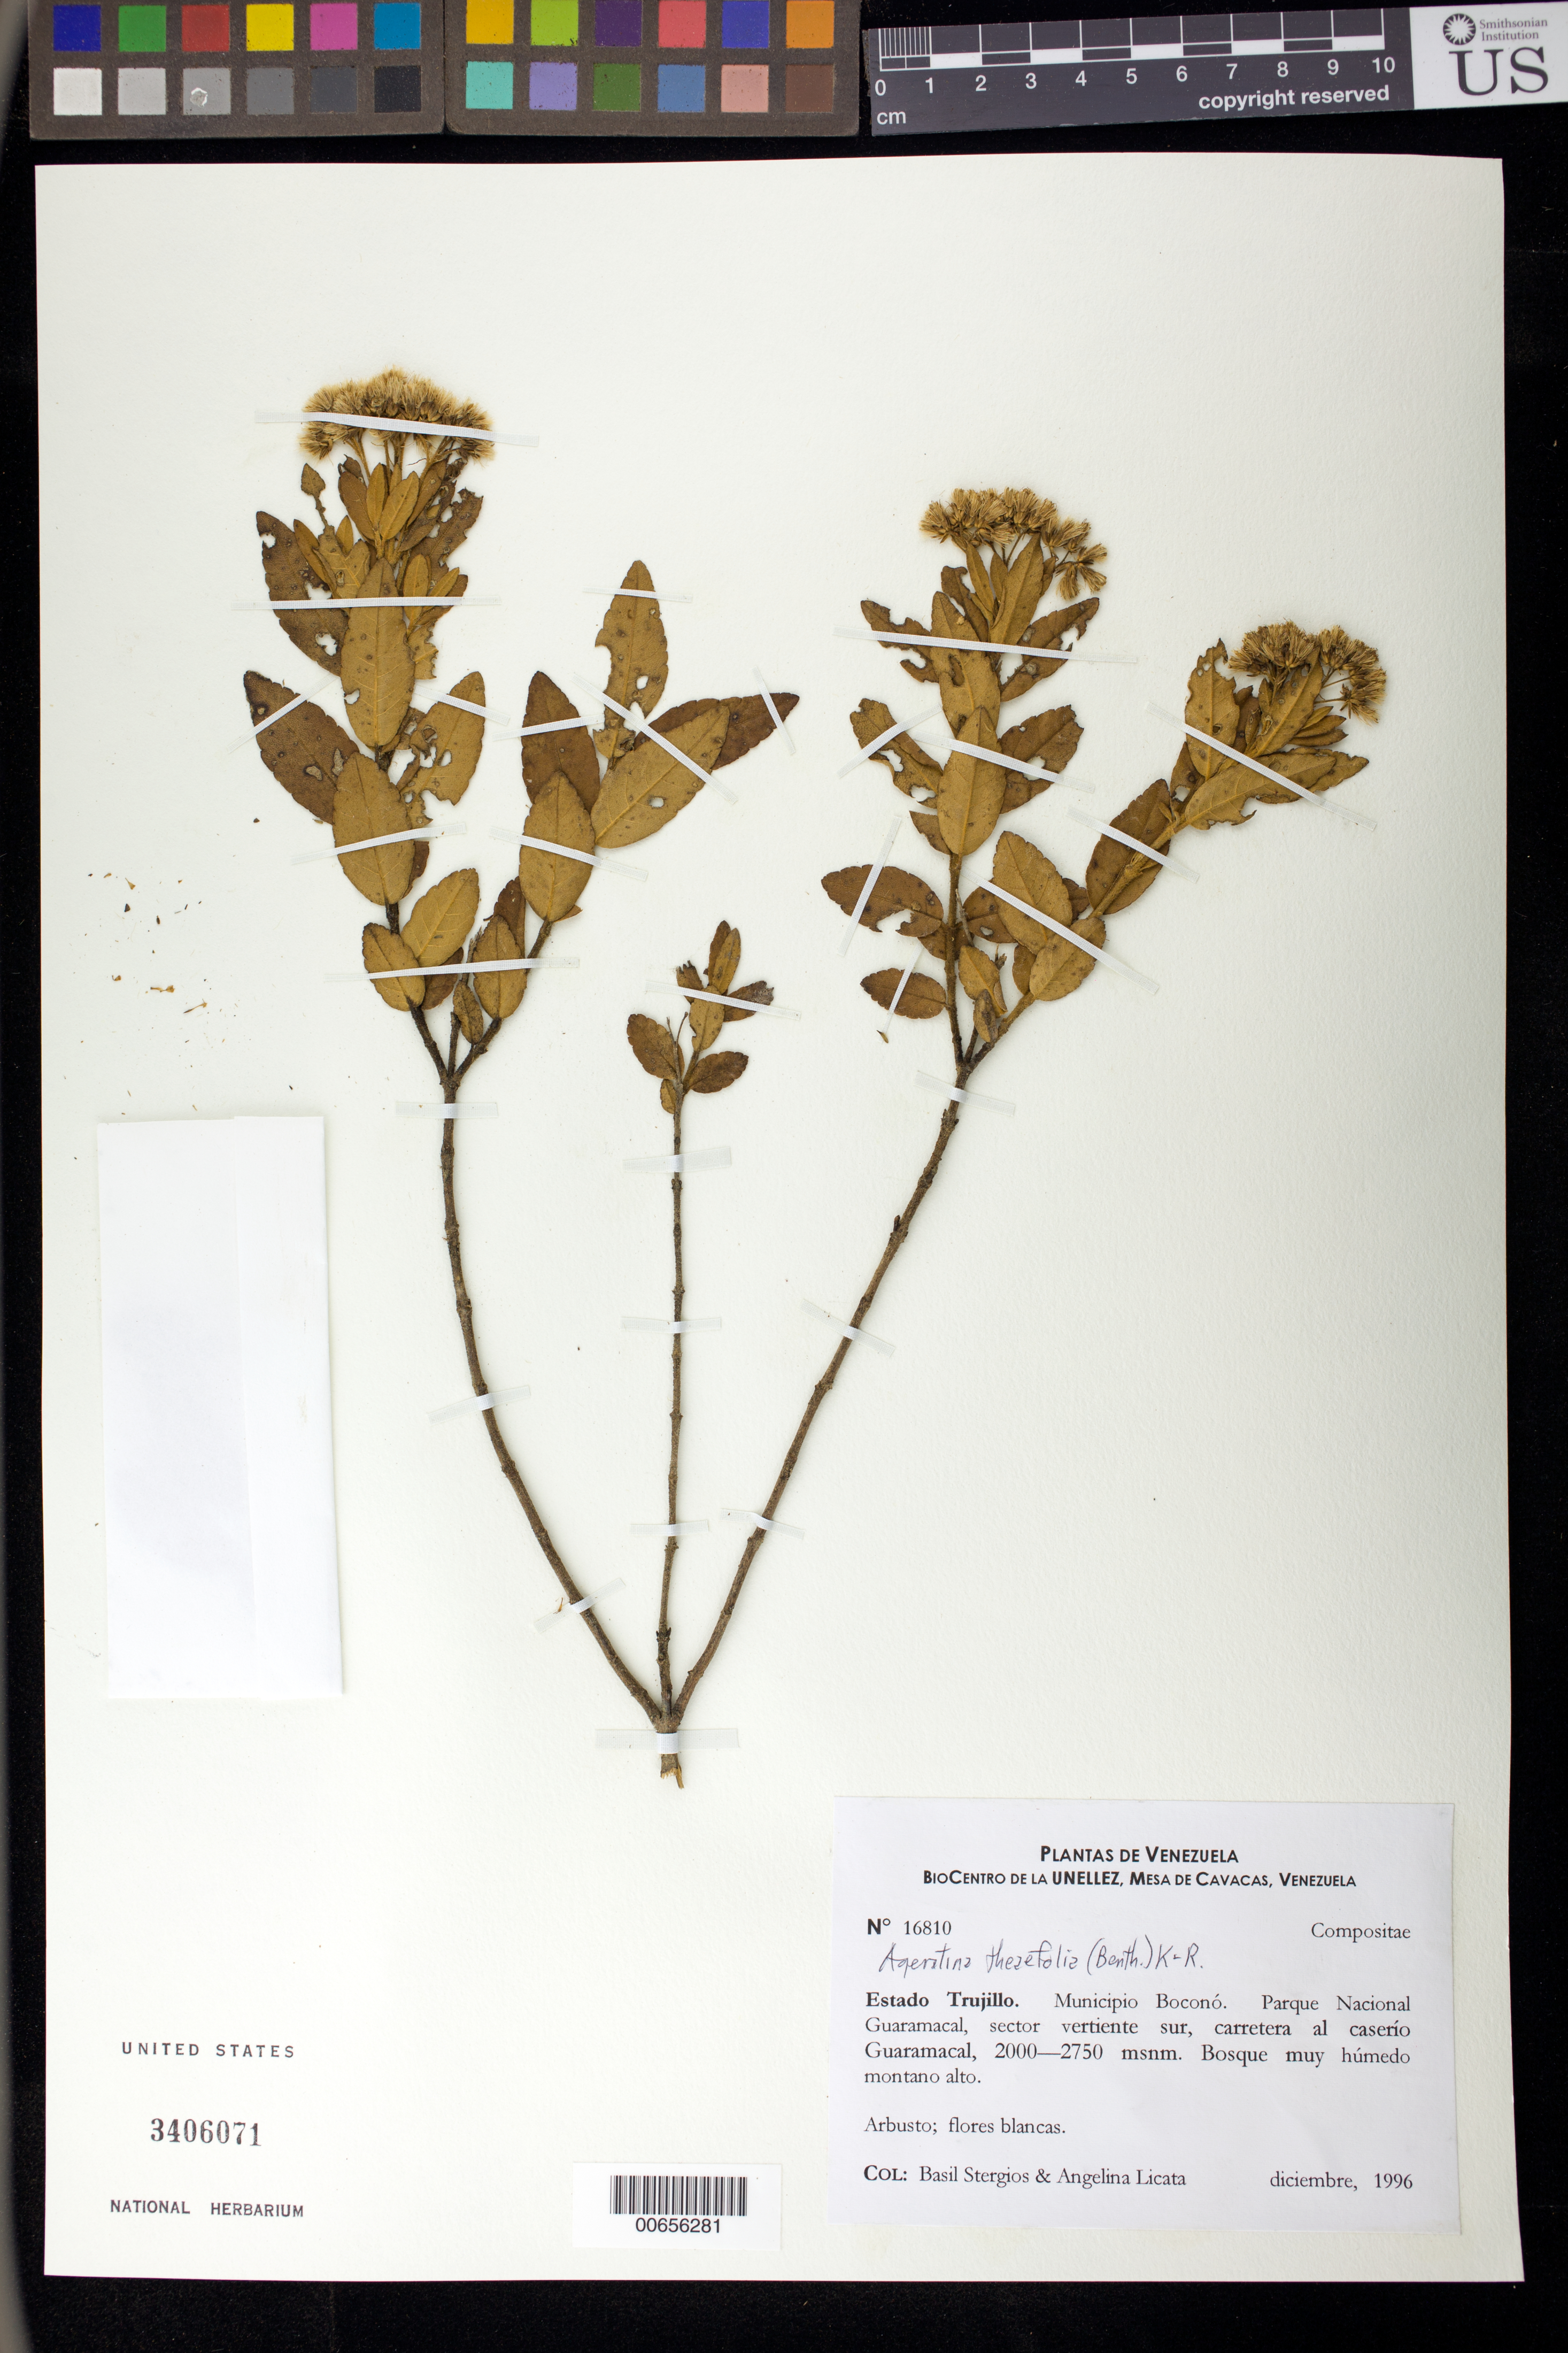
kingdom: Plantae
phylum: Tracheophyta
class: Magnoliopsida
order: Asterales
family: Asteraceae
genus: Ageratina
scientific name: Ageratina theaefolia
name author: (Benth.) R.M. King & H. Rob.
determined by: Robinson, Harold E., (US)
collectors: B. G. Stergios & A. Licata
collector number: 16810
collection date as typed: Dec 1996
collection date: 1996-12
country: Venezuela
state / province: Trujillo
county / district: Boconó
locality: Parque Nacional Guaramacal, vertiente S, carretera Guaramacal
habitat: Bosque muy húmedo montano alto.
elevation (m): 2000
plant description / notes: PORT, TEX, US, VEN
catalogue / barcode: US 3406071